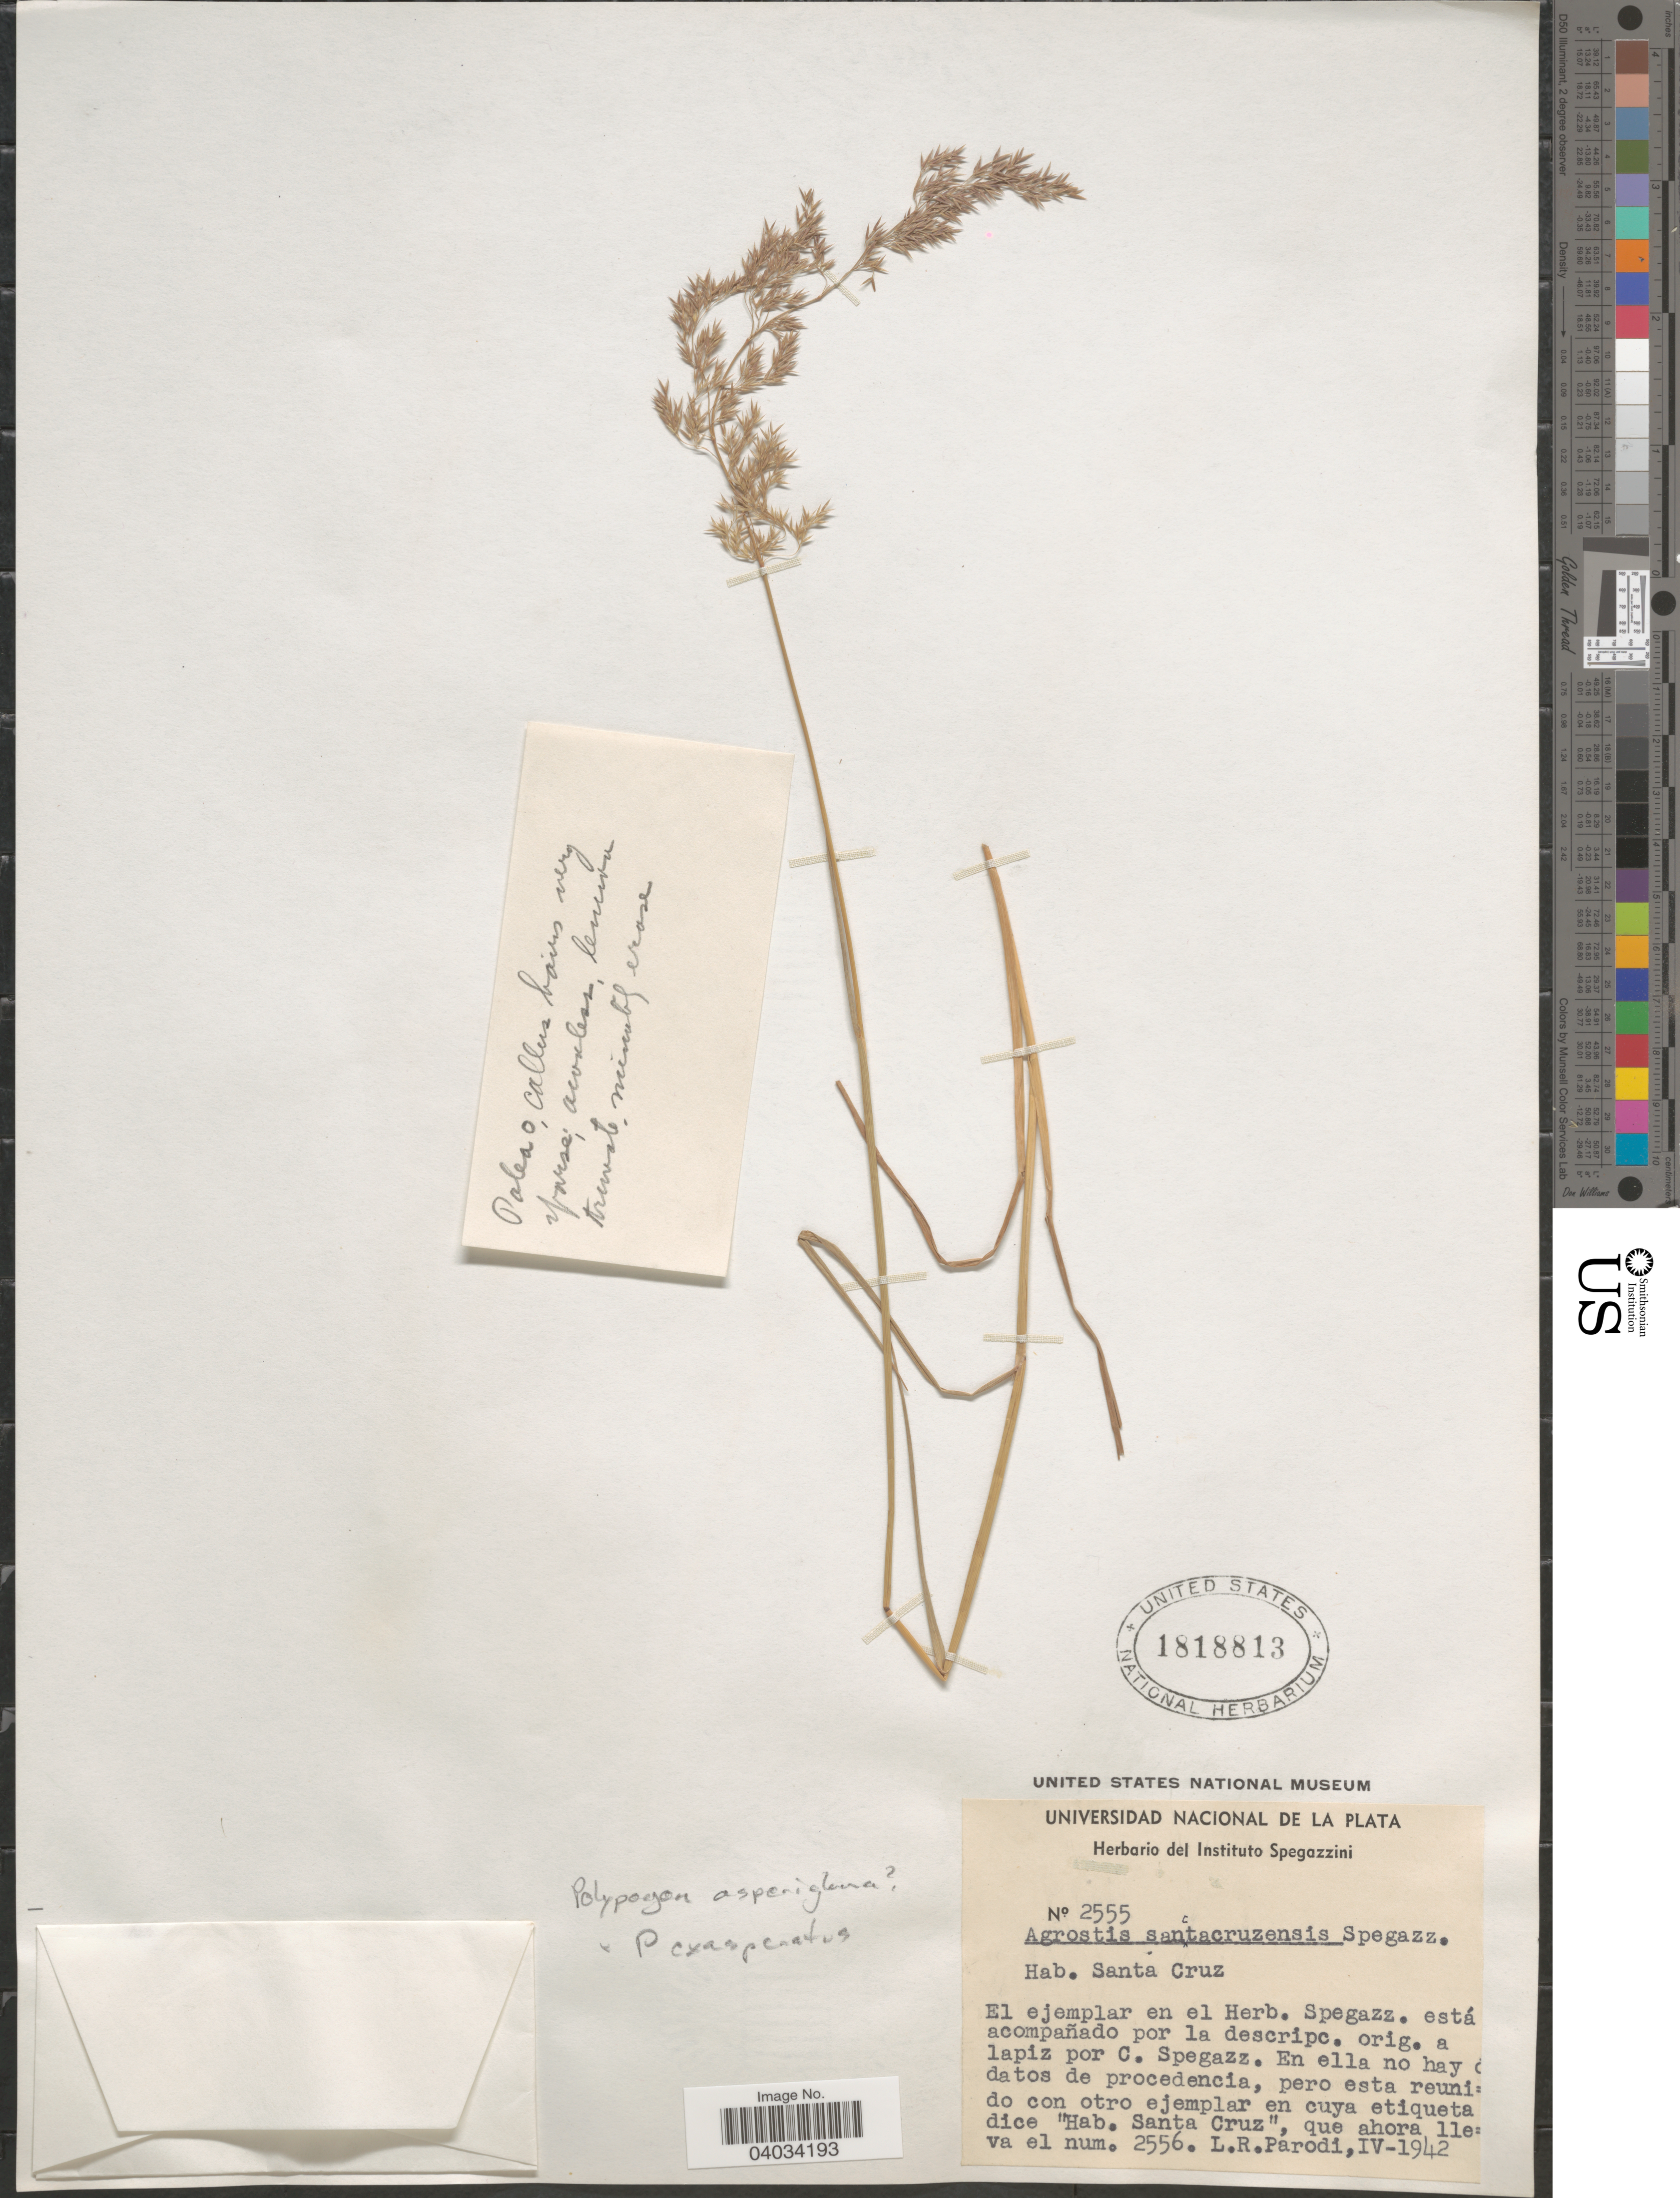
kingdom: Plantae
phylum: Tracheophyta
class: Liliopsida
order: Poales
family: Poaceae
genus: Polypogon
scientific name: Polypogon exasperatus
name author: (Trin.) Renvoize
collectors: L. R. Parodi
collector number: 2555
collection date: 1942-04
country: Argentina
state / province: Santa Cruz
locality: Santa cruz.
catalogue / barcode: US 1818813